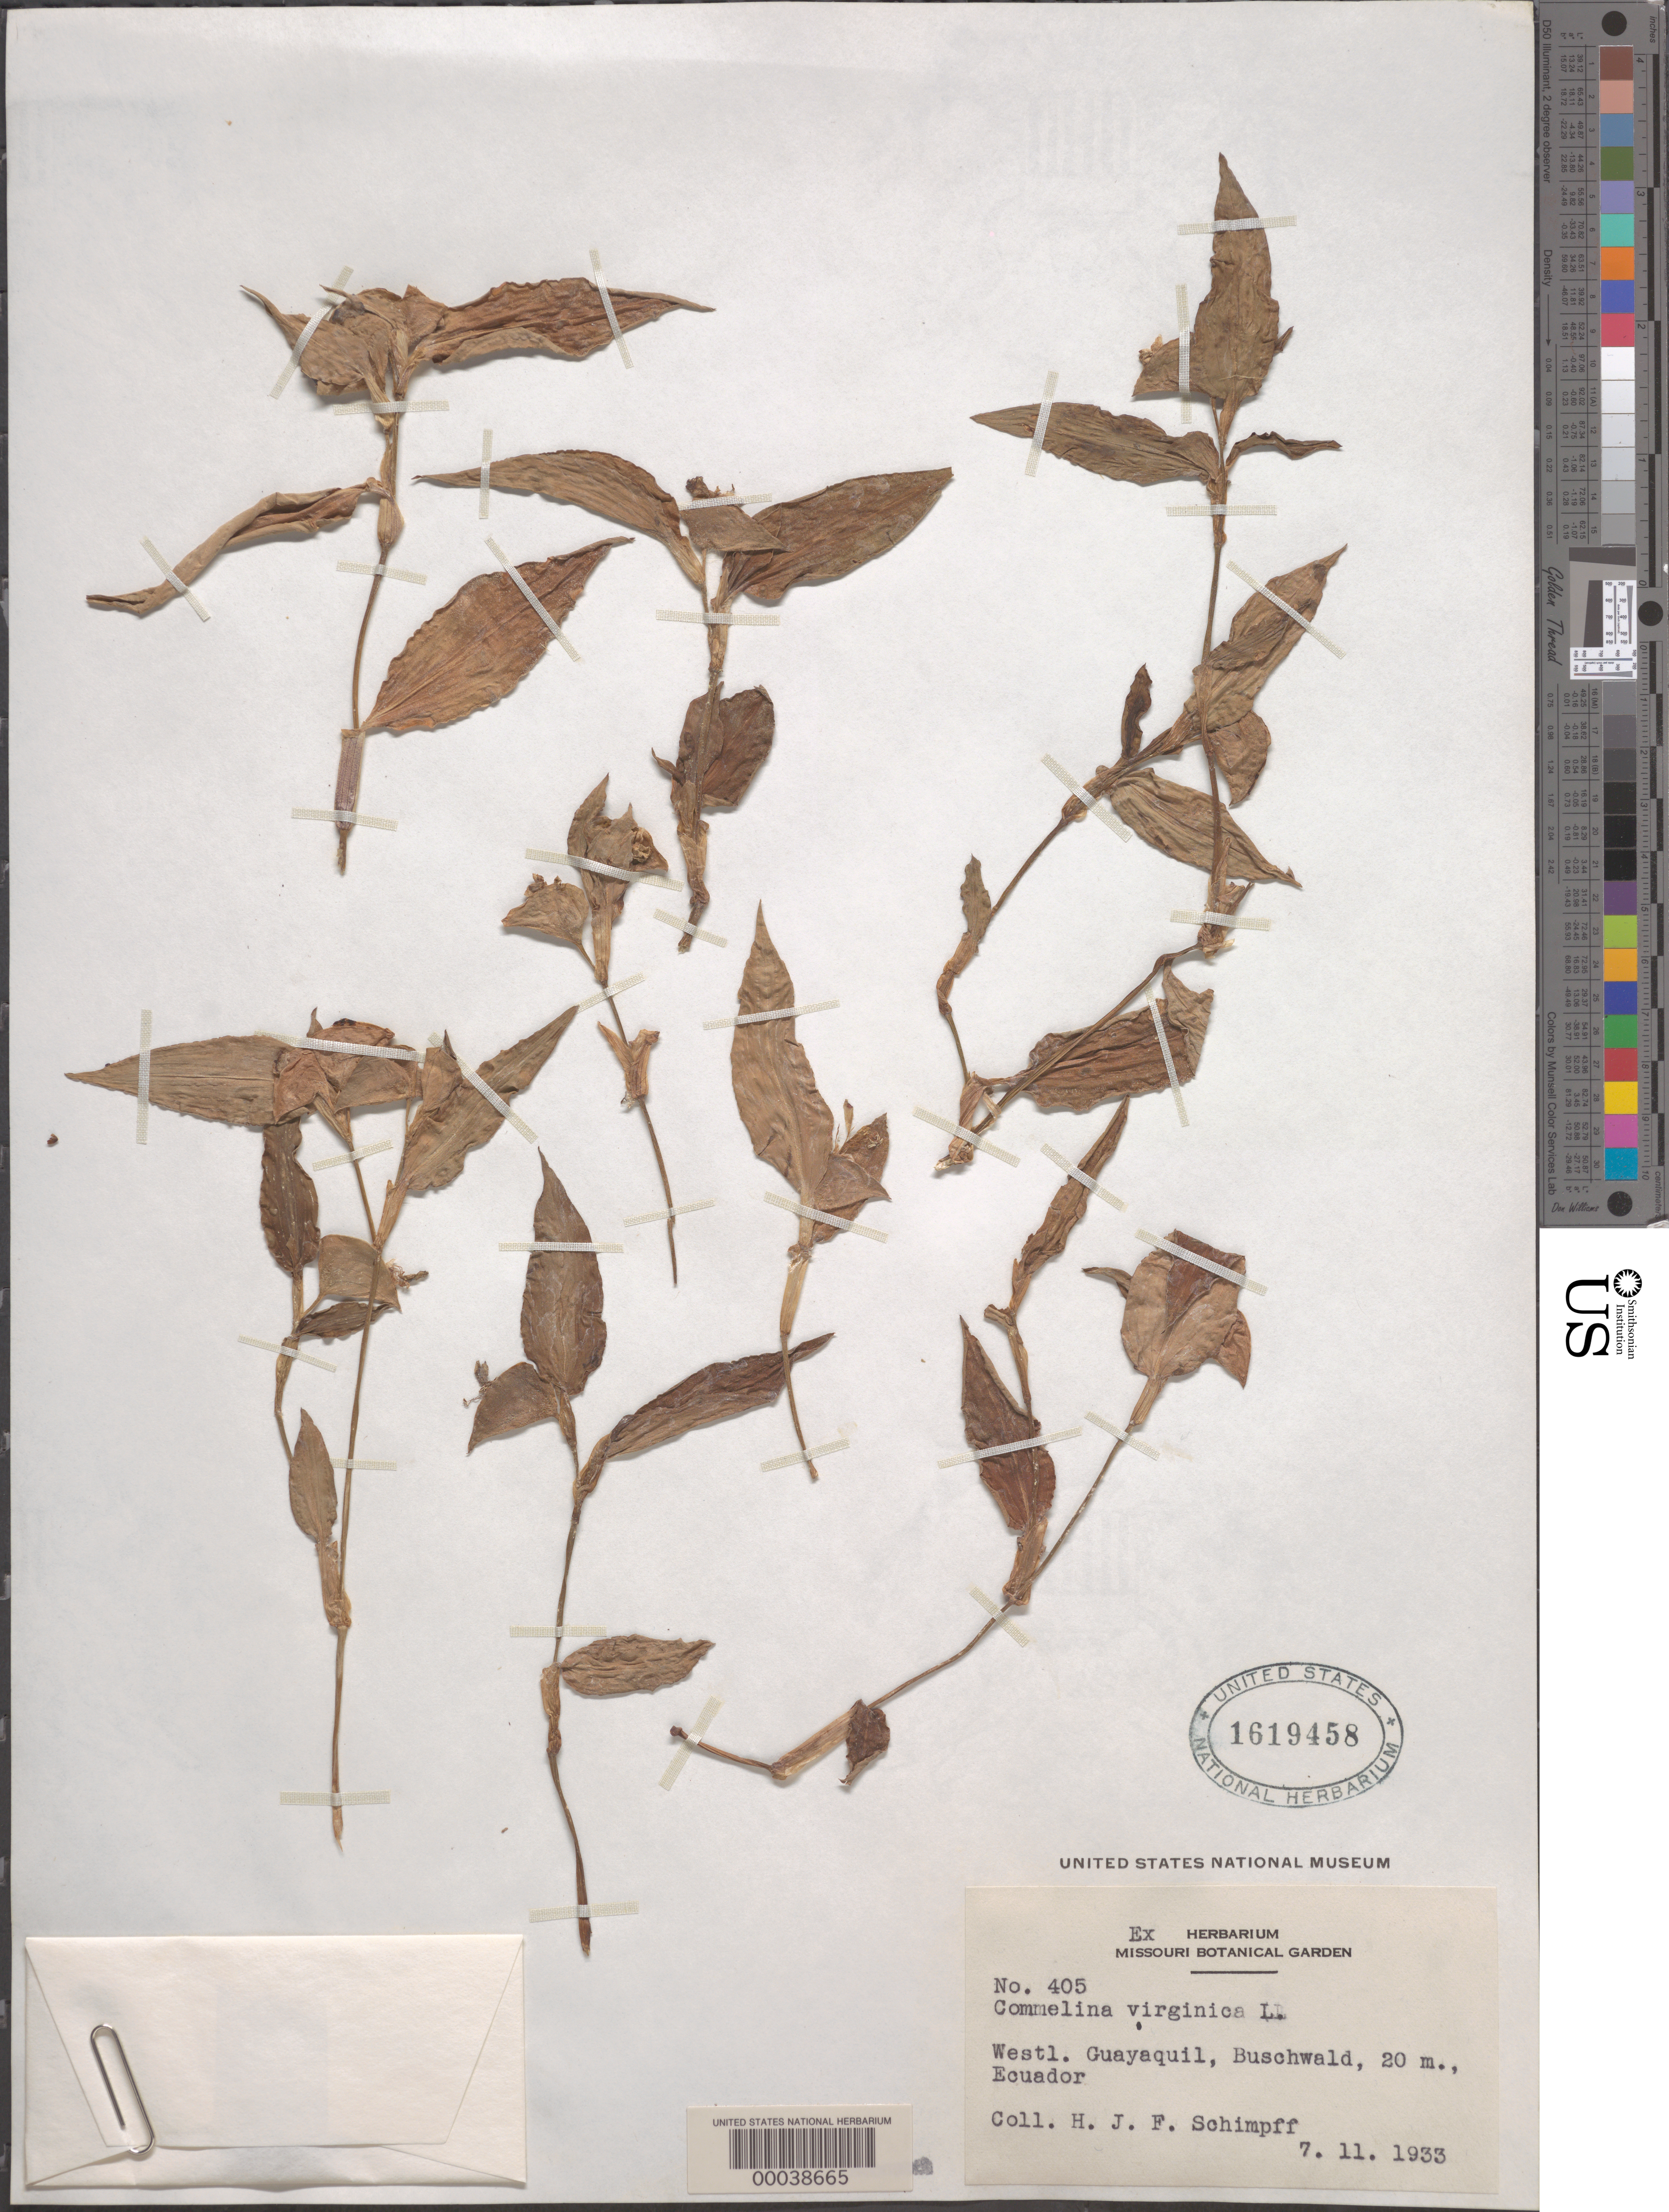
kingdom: Plantae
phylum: Tracheophyta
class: Liliopsida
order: Commelinales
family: Commelinaceae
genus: Commelina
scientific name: Commelina erecta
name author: L.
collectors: H. Schimpff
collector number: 405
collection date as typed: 07 Nov 1933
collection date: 1933-11-07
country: Ecuador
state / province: Guayas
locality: Buschwald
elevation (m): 20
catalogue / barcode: US 1619458